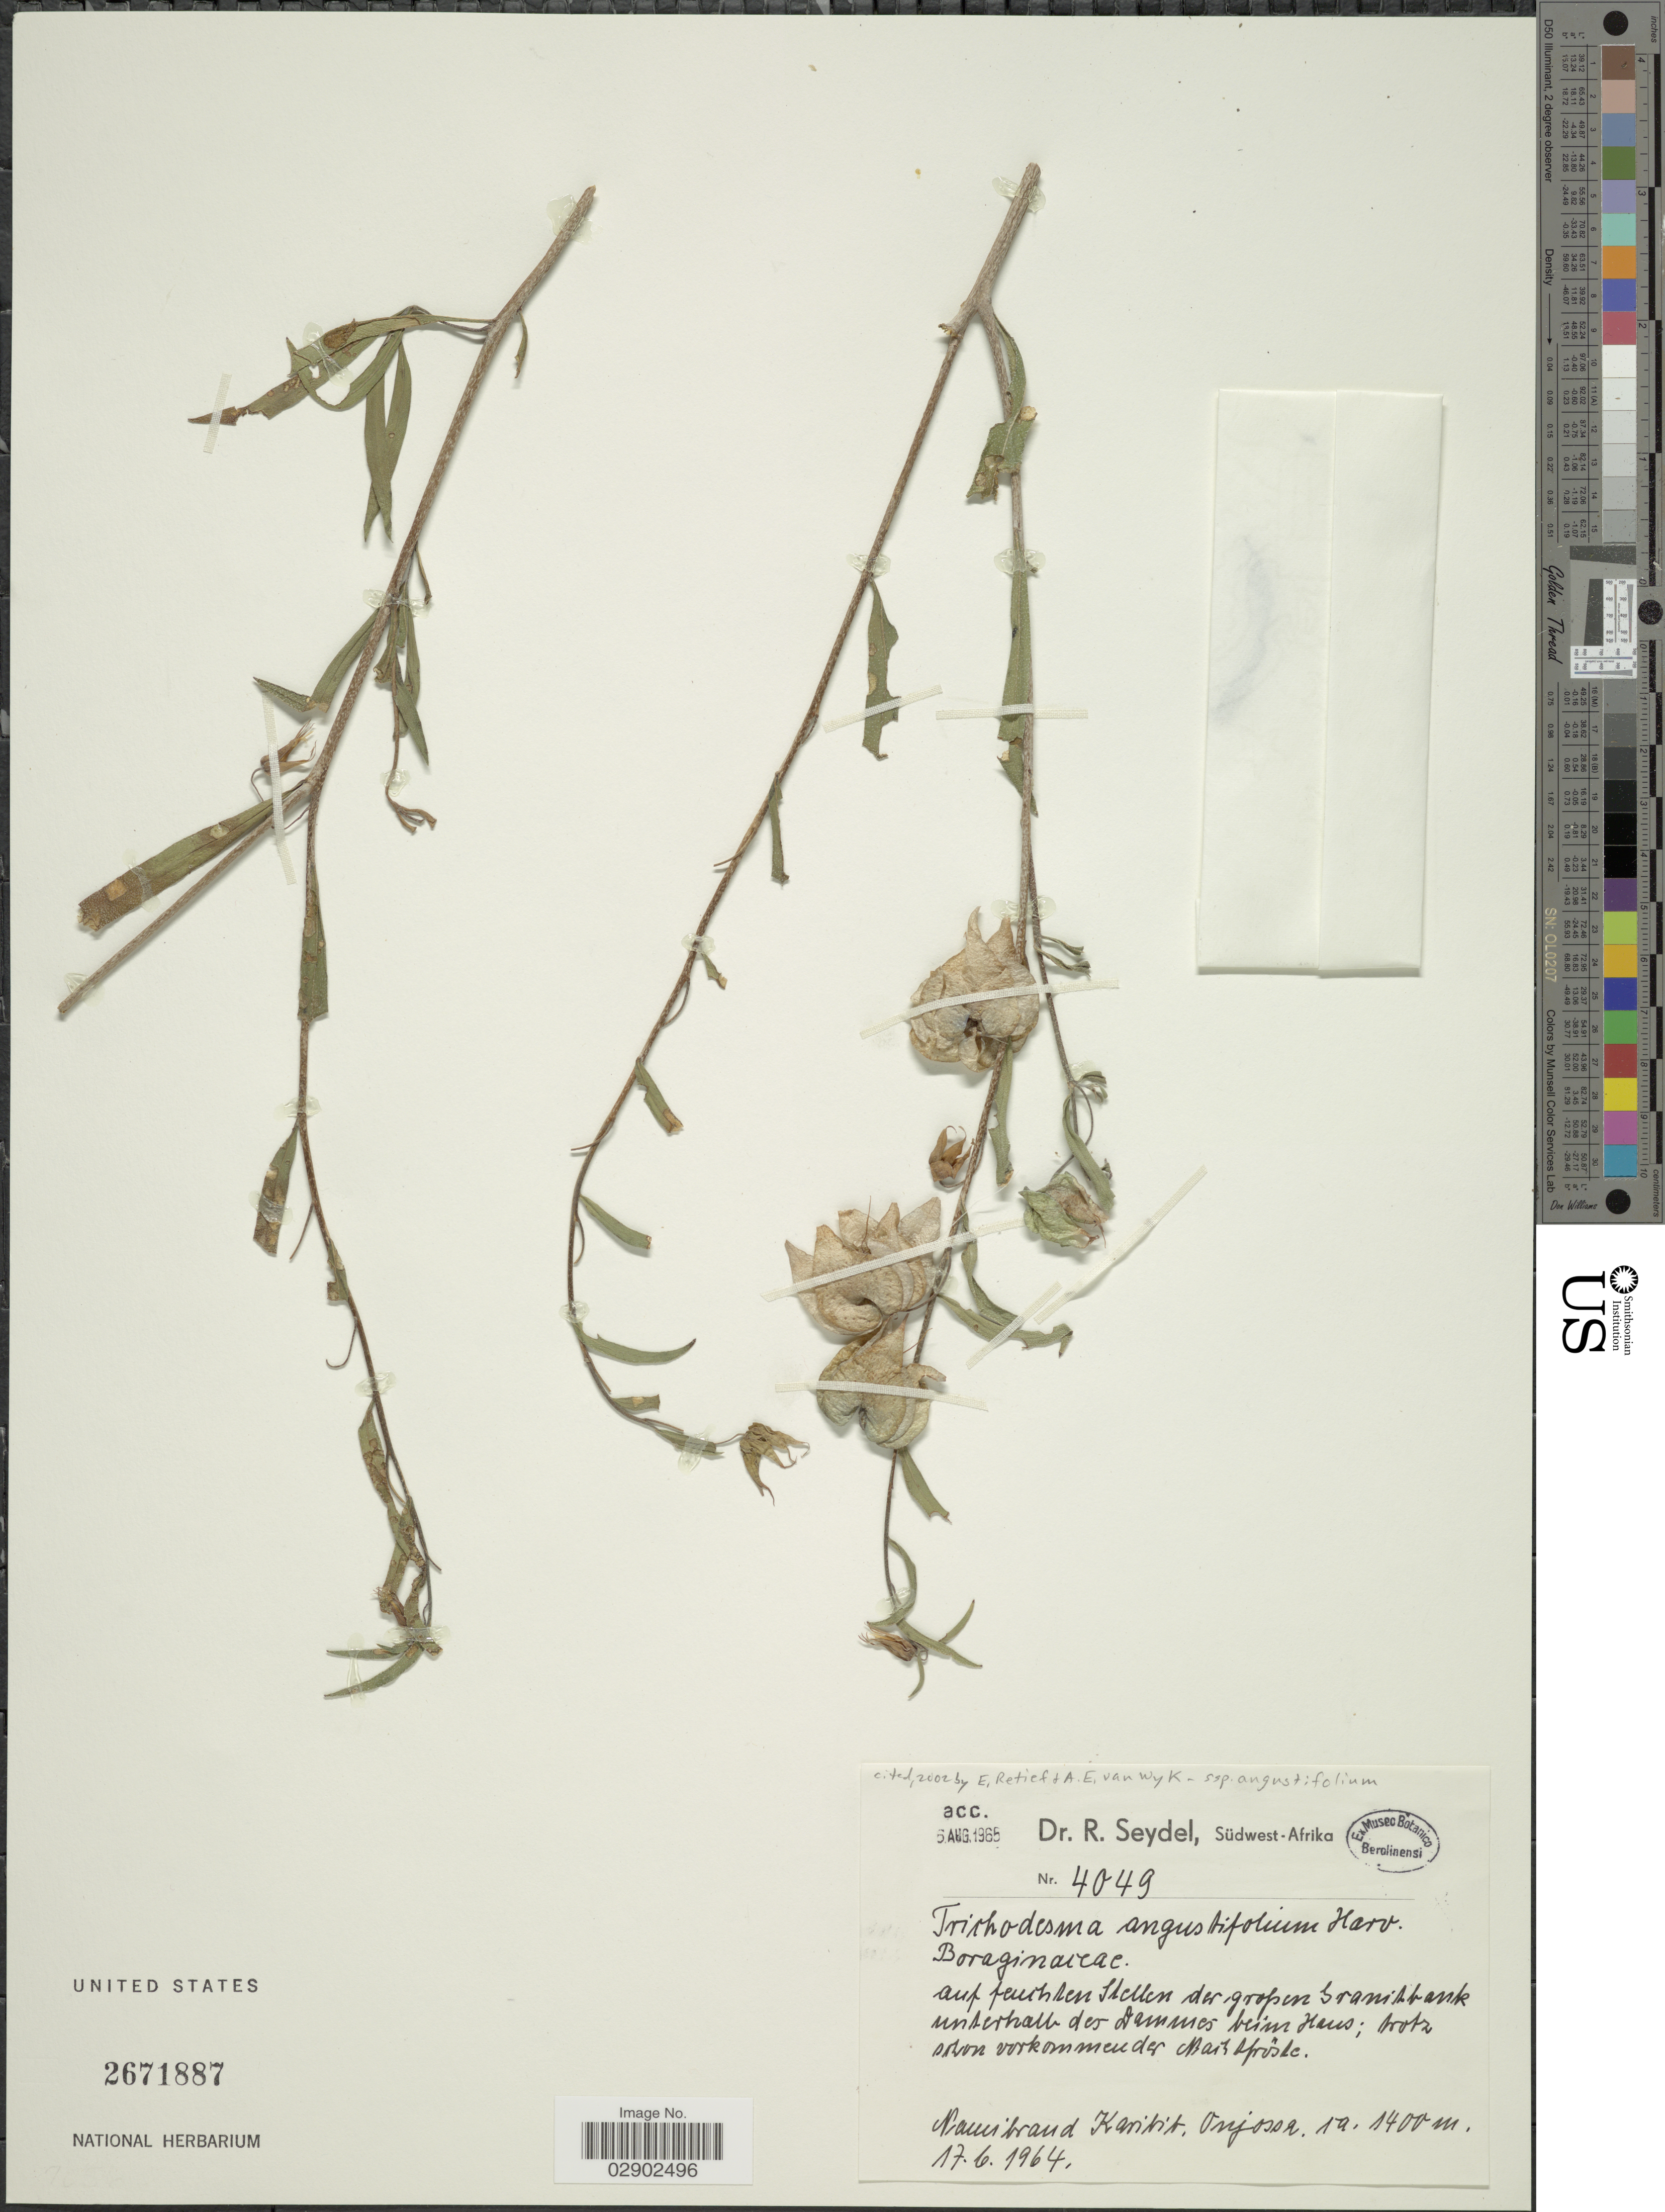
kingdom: Plantae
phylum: Tracheophyta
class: Magnoliopsida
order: Boraginales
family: Boraginaceae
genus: Trichodesma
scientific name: Trichodesma angustifolium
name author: Harv.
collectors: R. Seydel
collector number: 4049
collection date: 1964-06-17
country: Namibia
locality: Südwest-Afrika. Namibrand Karibib, Onjossa.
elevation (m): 1400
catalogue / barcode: US 2671887